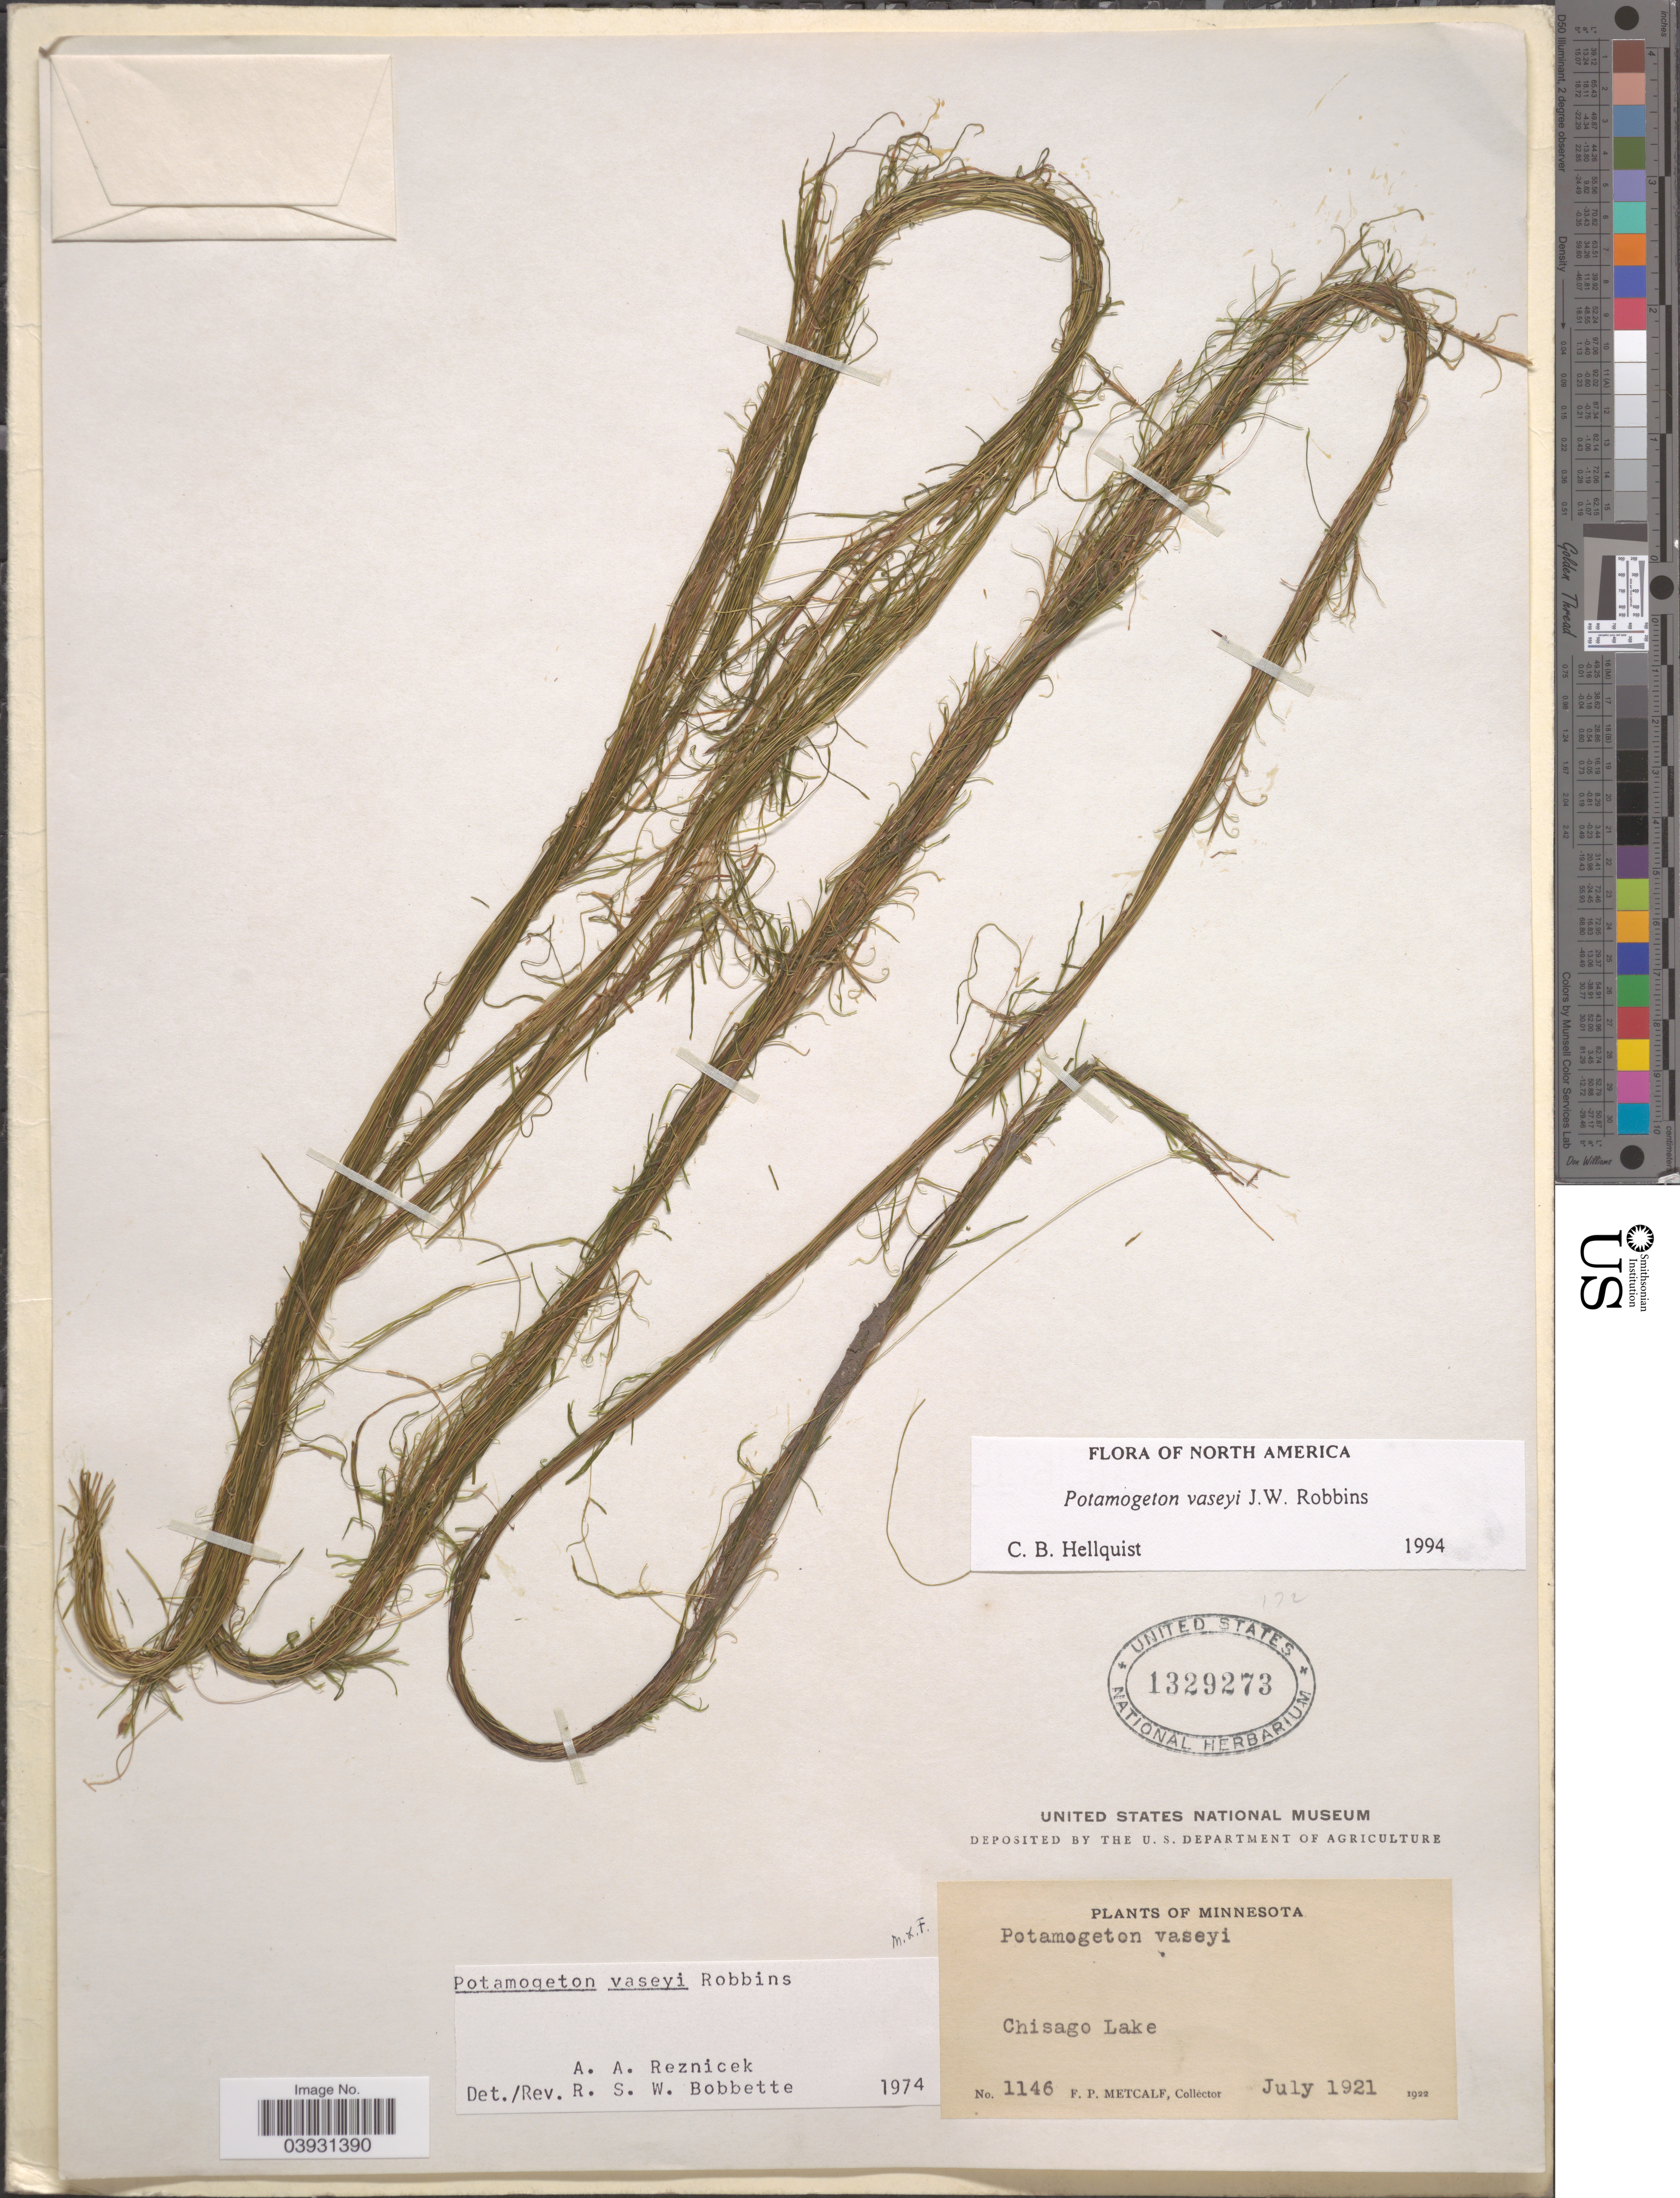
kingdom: Plantae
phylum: Tracheophyta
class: Liliopsida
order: Alismatales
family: Potamogetonaceae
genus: Potamogeton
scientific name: Potamogeton vaseyi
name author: J.W. Robbins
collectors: F. Metcalf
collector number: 1146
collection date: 1921-07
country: United States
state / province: Minnesota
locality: Chisago Lake.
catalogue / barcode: US 1329273